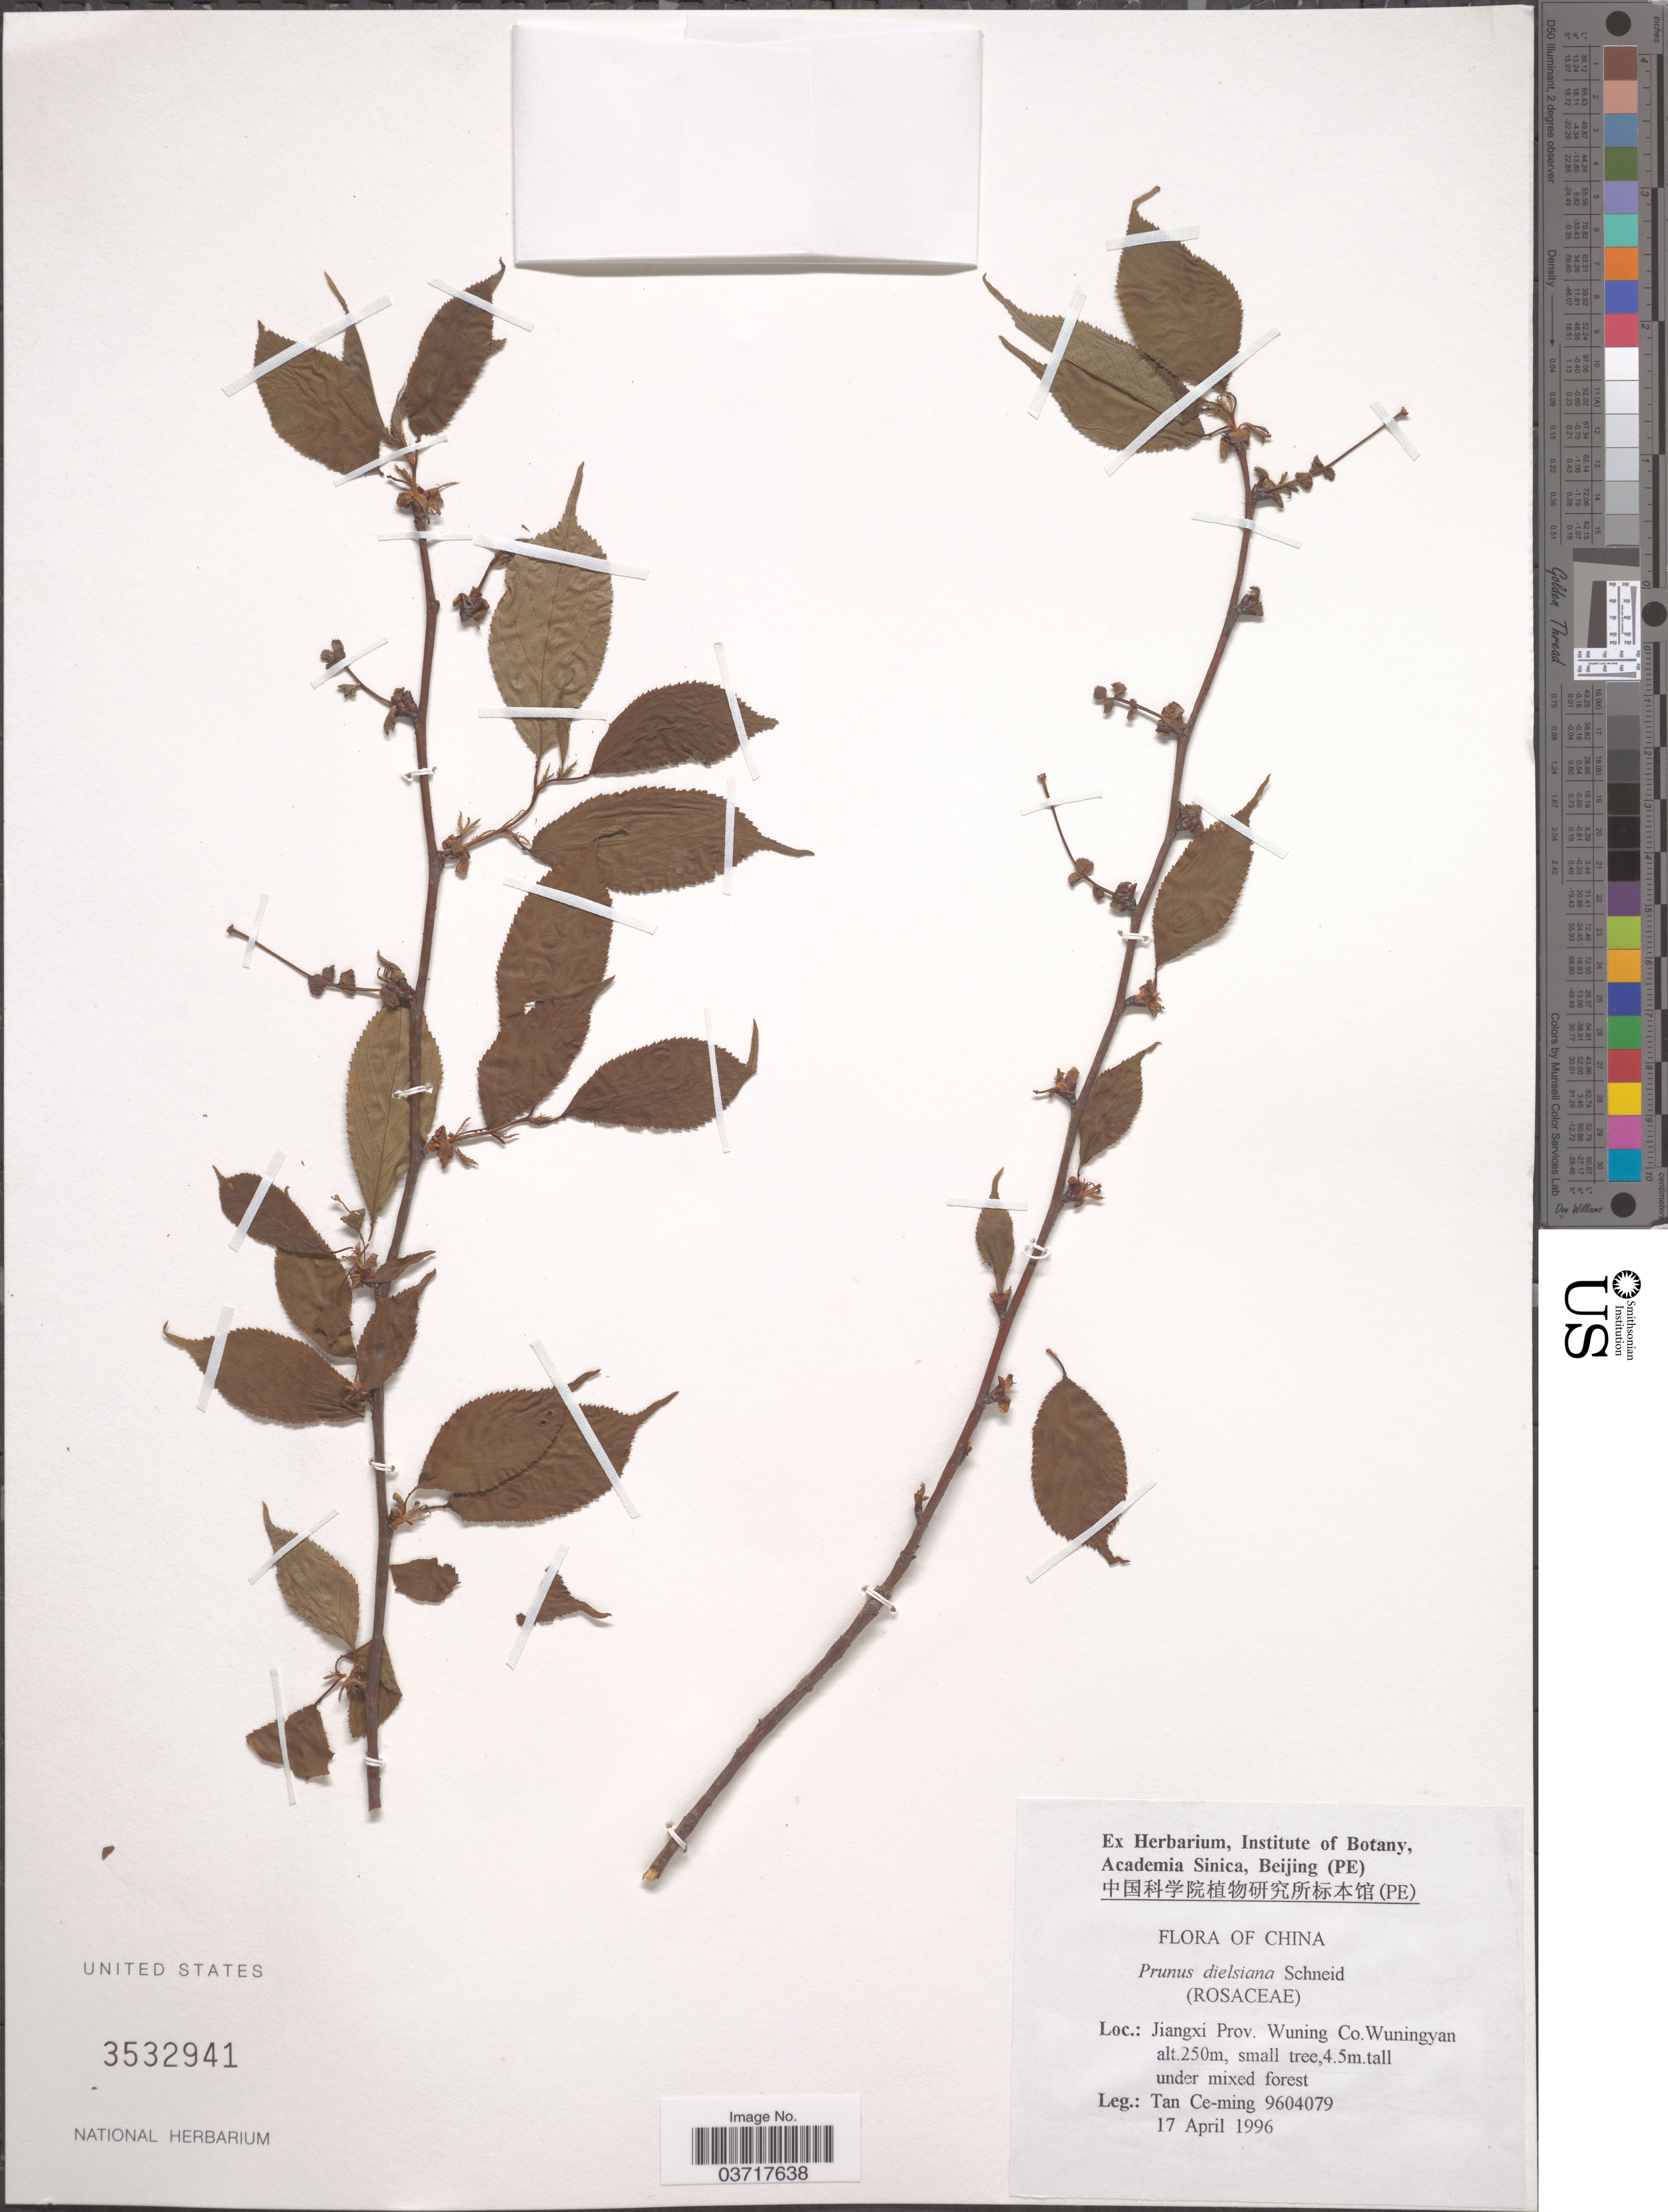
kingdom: Plantae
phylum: Tracheophyta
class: Magnoliopsida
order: Rosales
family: Rosaceae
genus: Prunus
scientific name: Prunus dielsiana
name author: C.K. Schneid.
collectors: Tan Ce-Ming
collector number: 9604079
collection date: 1996-04-17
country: China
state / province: Jiangxi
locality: Wuning Co. Wuningyan.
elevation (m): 250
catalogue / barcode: US 3532941